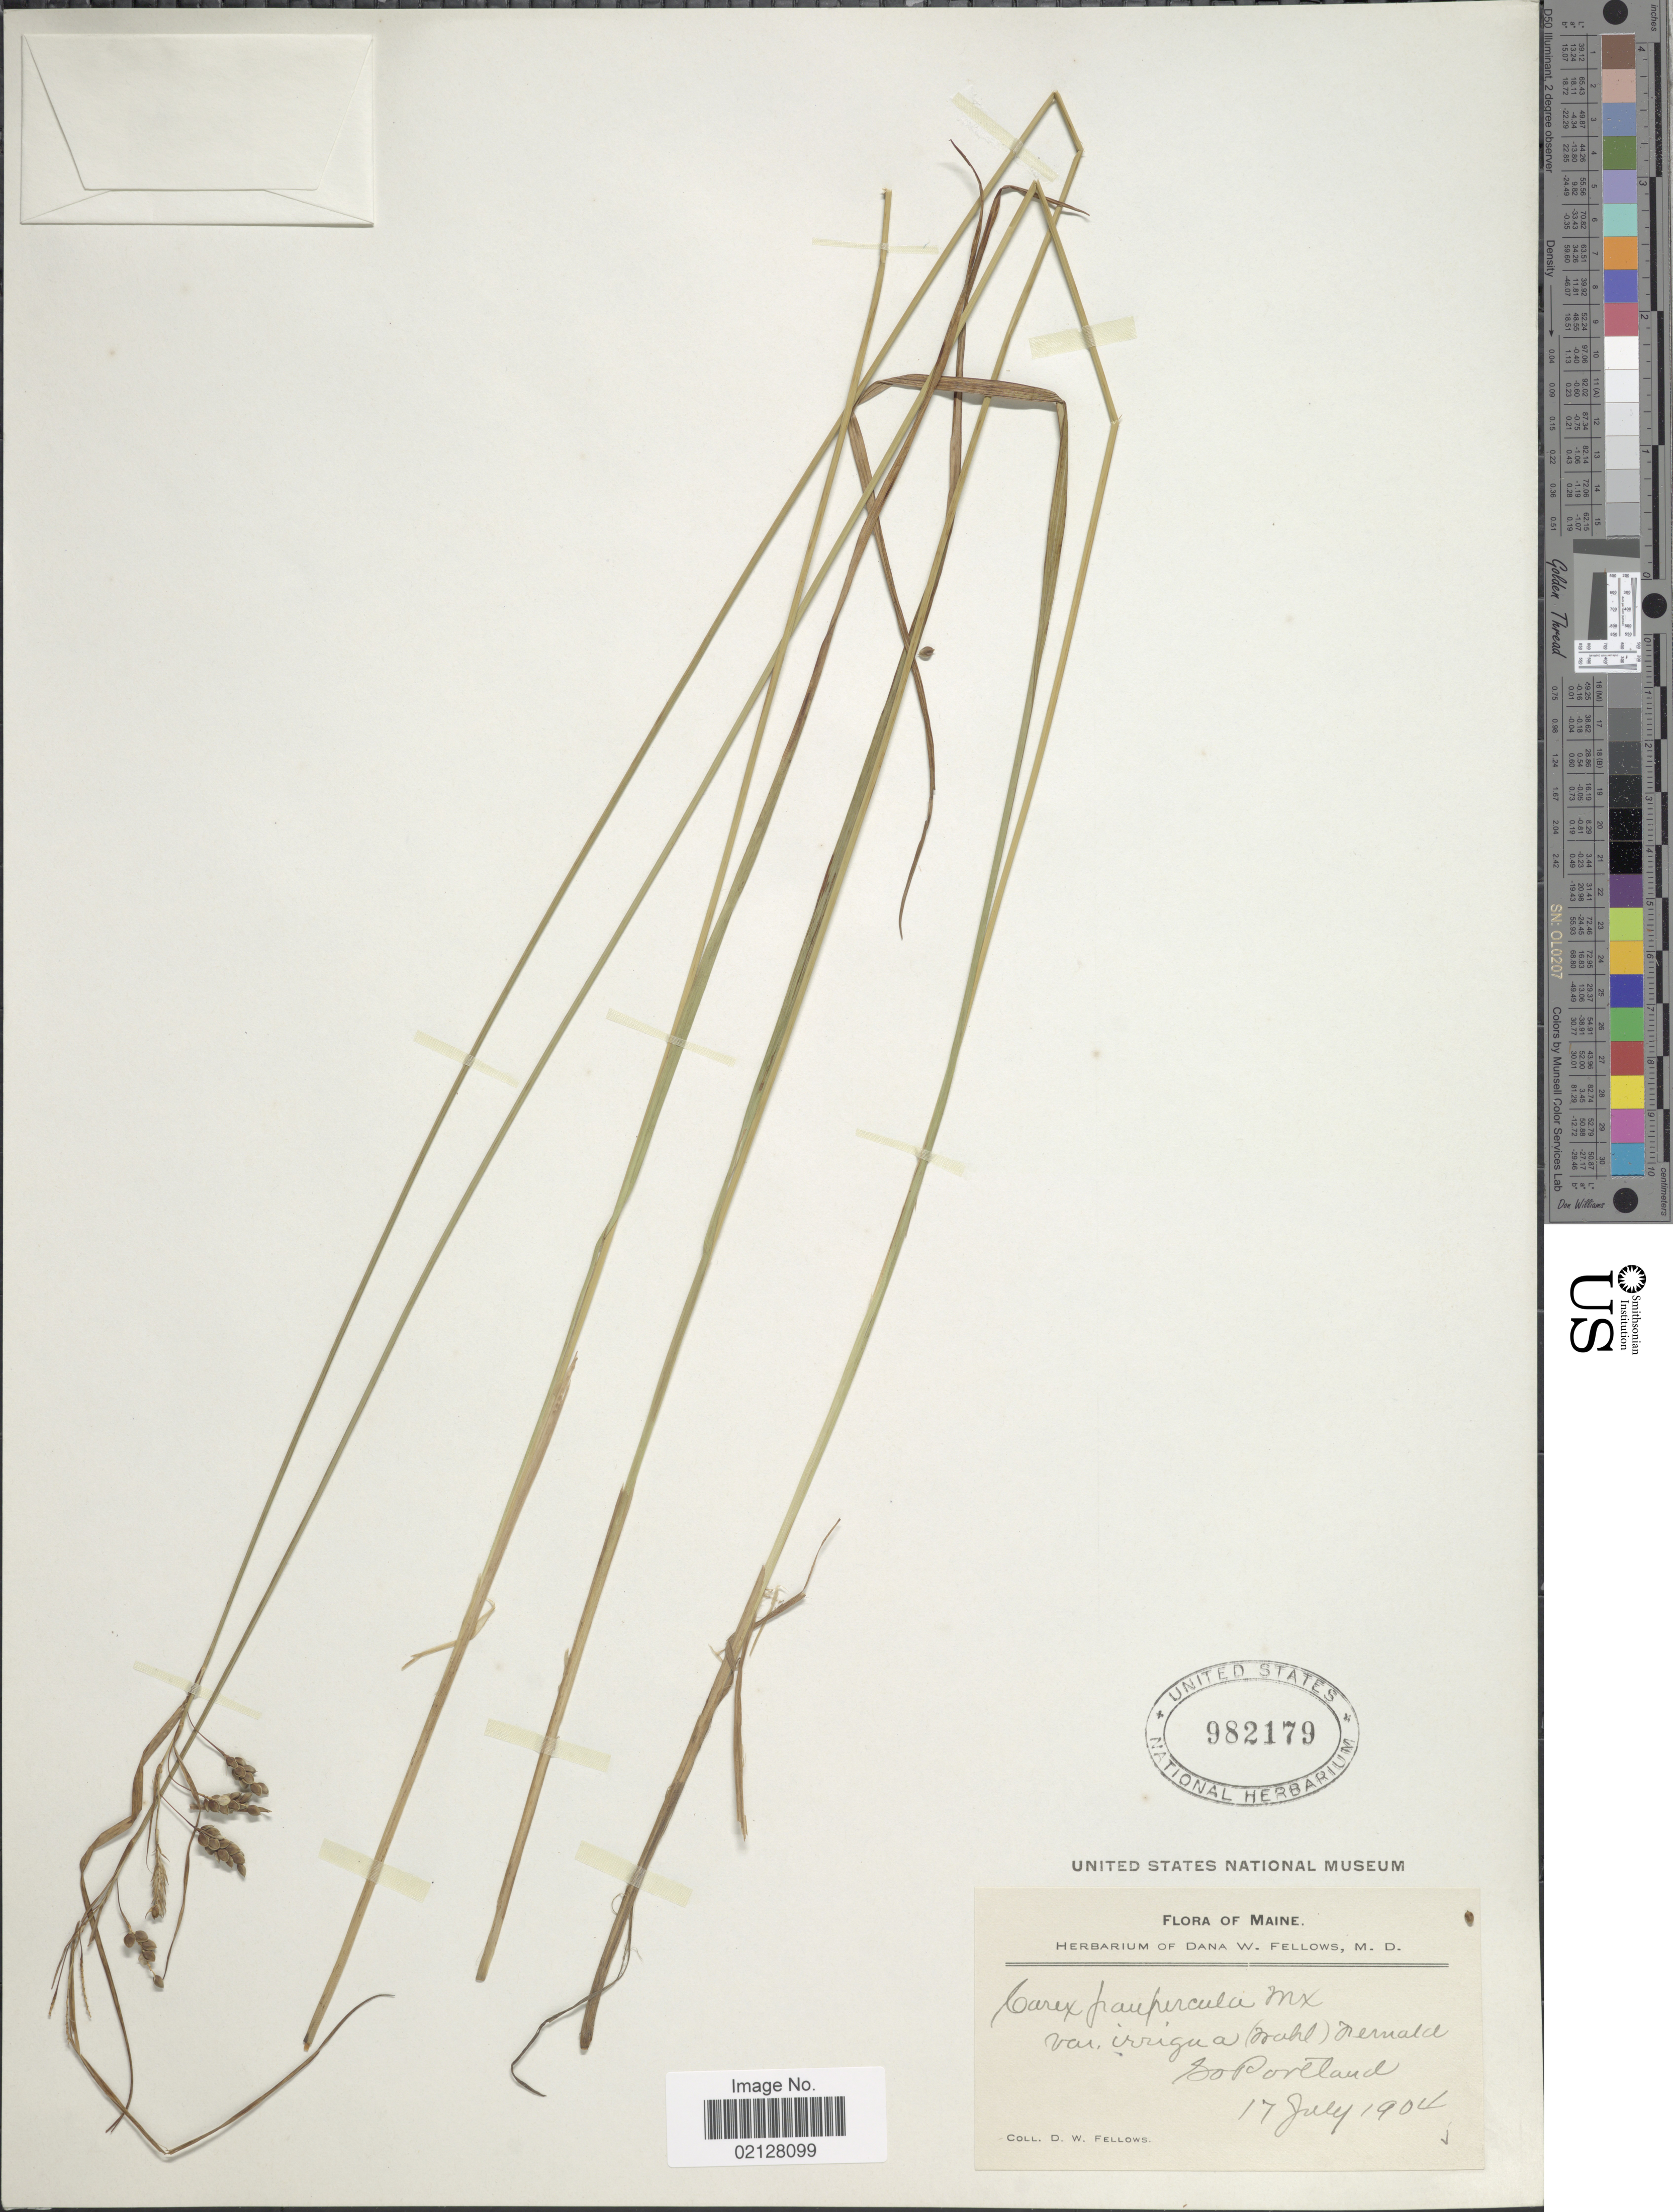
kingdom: Plantae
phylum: Tracheophyta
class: Liliopsida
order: Poales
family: Cyperaceae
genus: Carex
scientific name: Carex magellanica subsp. irrigua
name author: (Wahlenb.) Hiitonen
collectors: D. W. Fellows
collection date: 1904-07-17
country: United States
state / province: Maine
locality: So. Portland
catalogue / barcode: US 982179